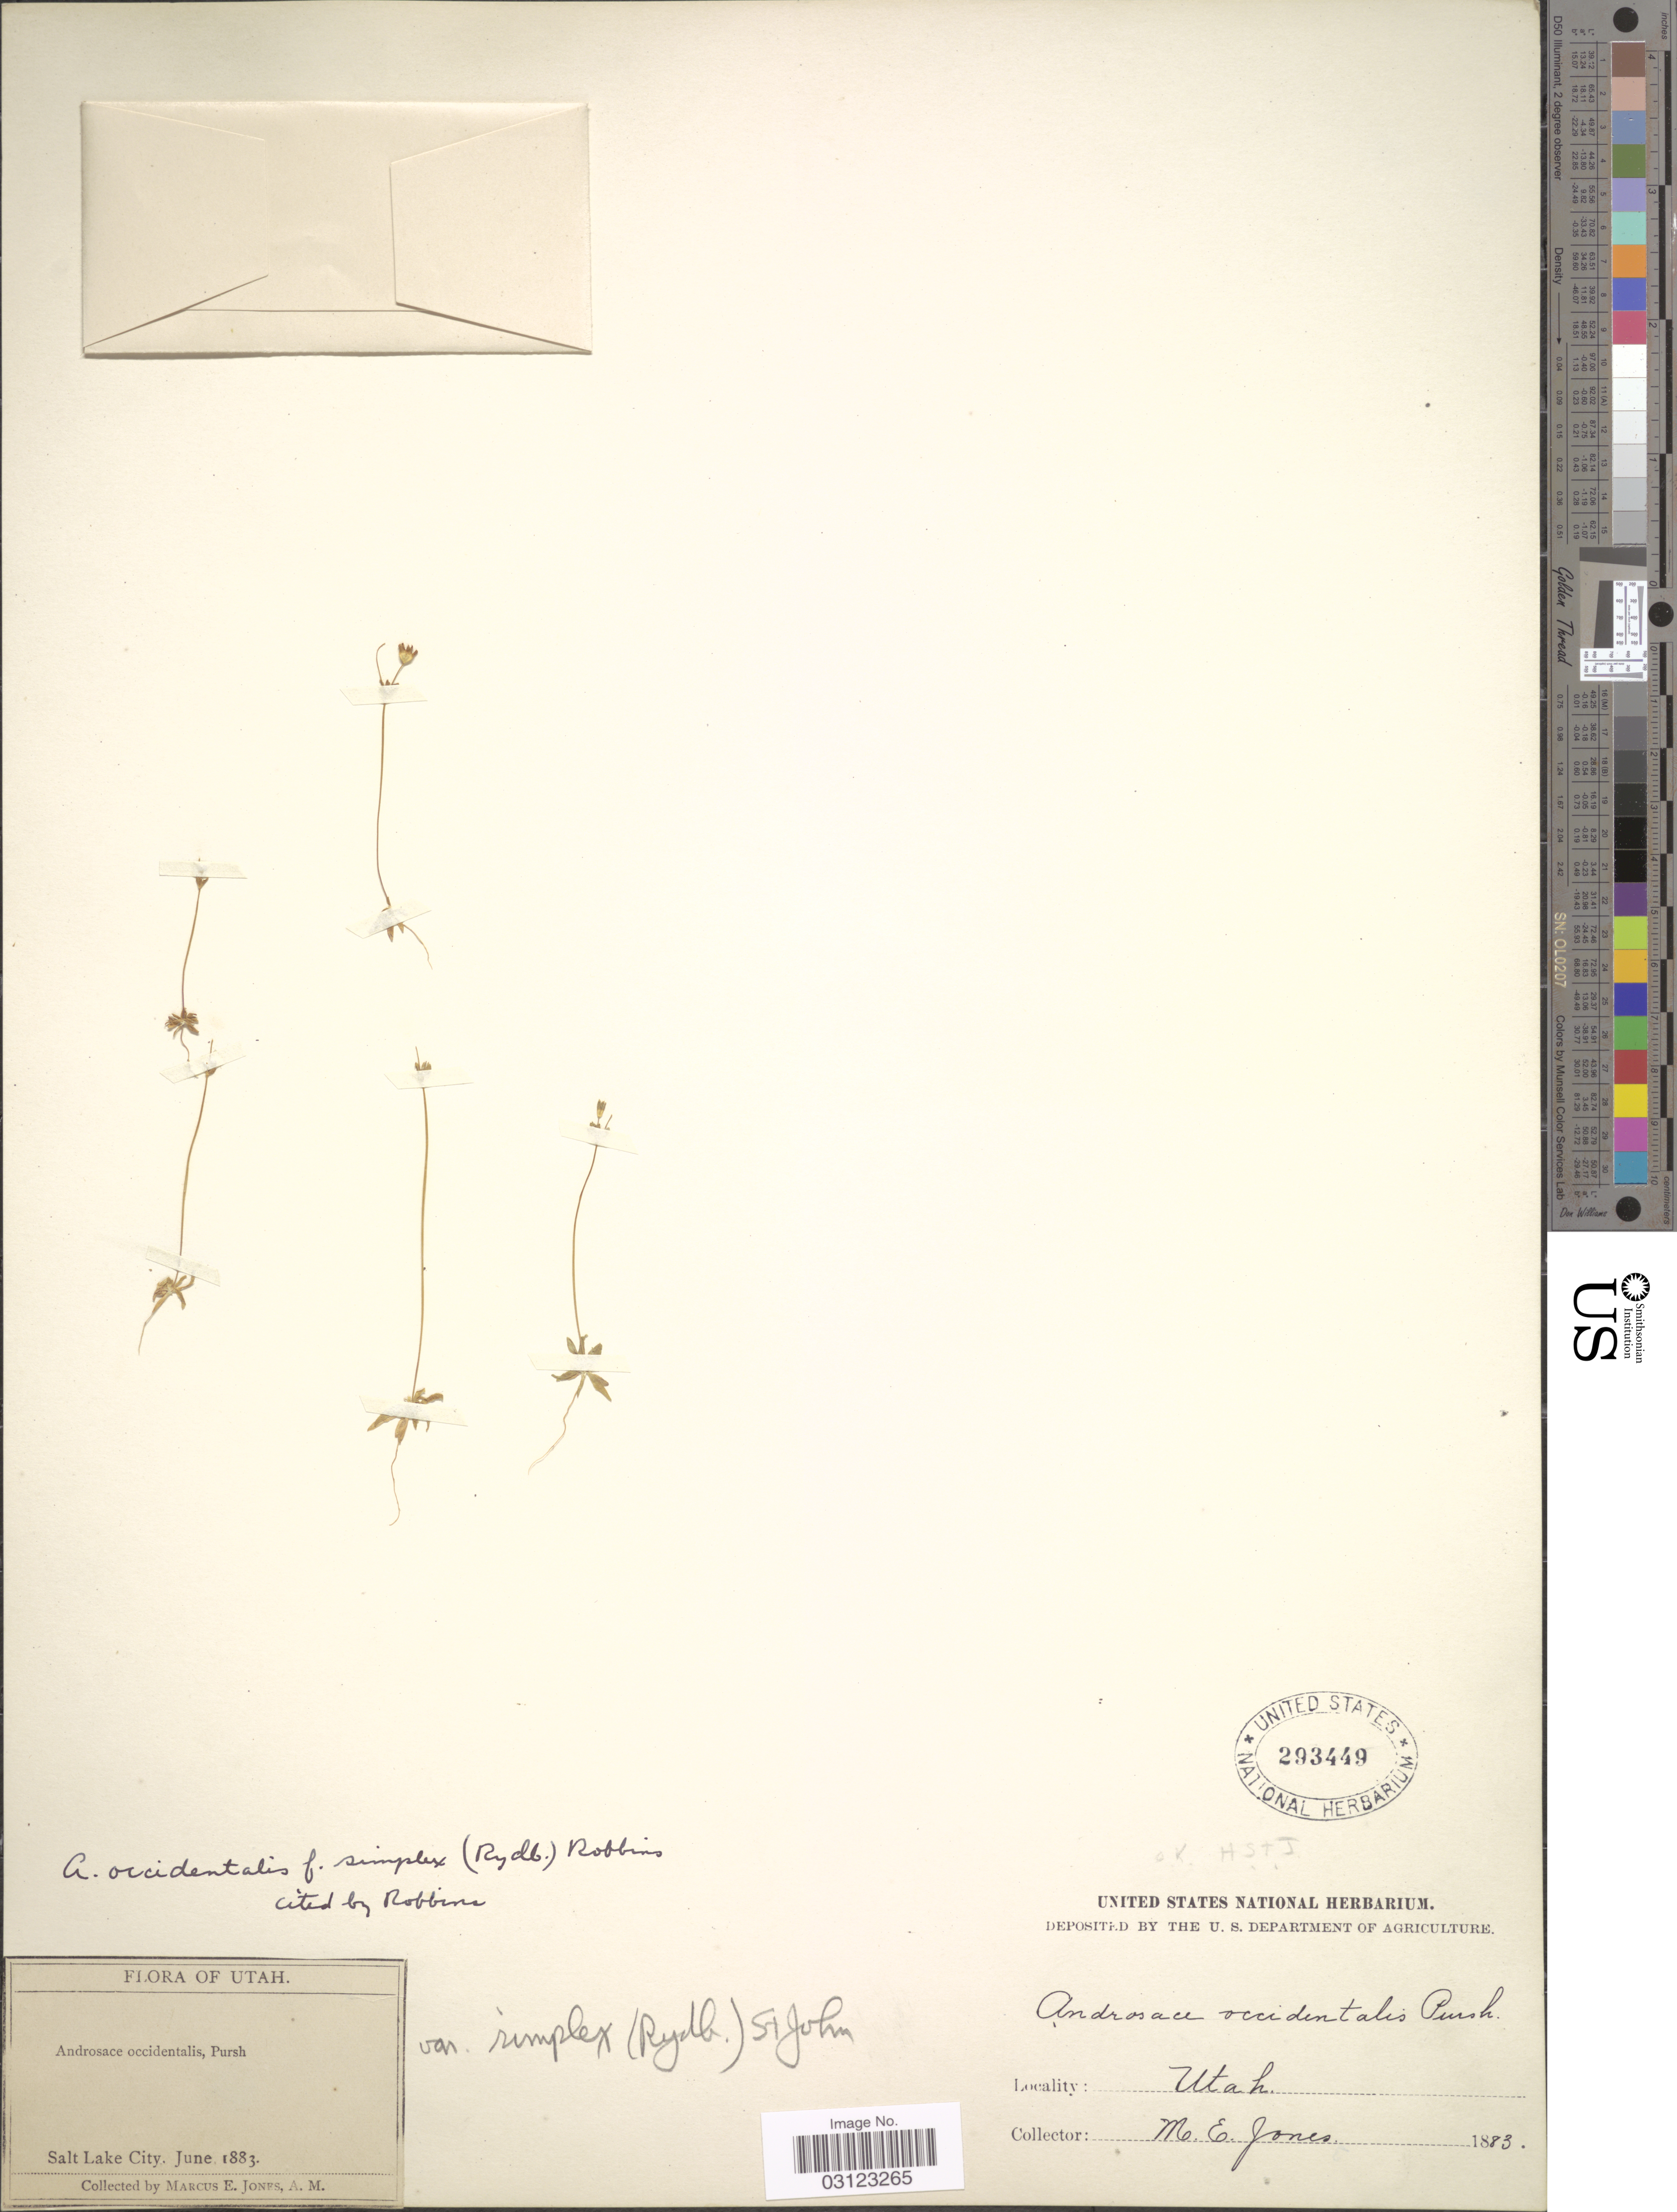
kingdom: Plantae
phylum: Tracheophyta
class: Magnoliopsida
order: Ericales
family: Primulaceae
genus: Androsace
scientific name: Androsace occidentalis f. simplex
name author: (Rydb.) G.T. Robbins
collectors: M. E. Jones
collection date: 1883-06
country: United States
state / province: Utah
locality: Salt Lake City.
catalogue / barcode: US 293449